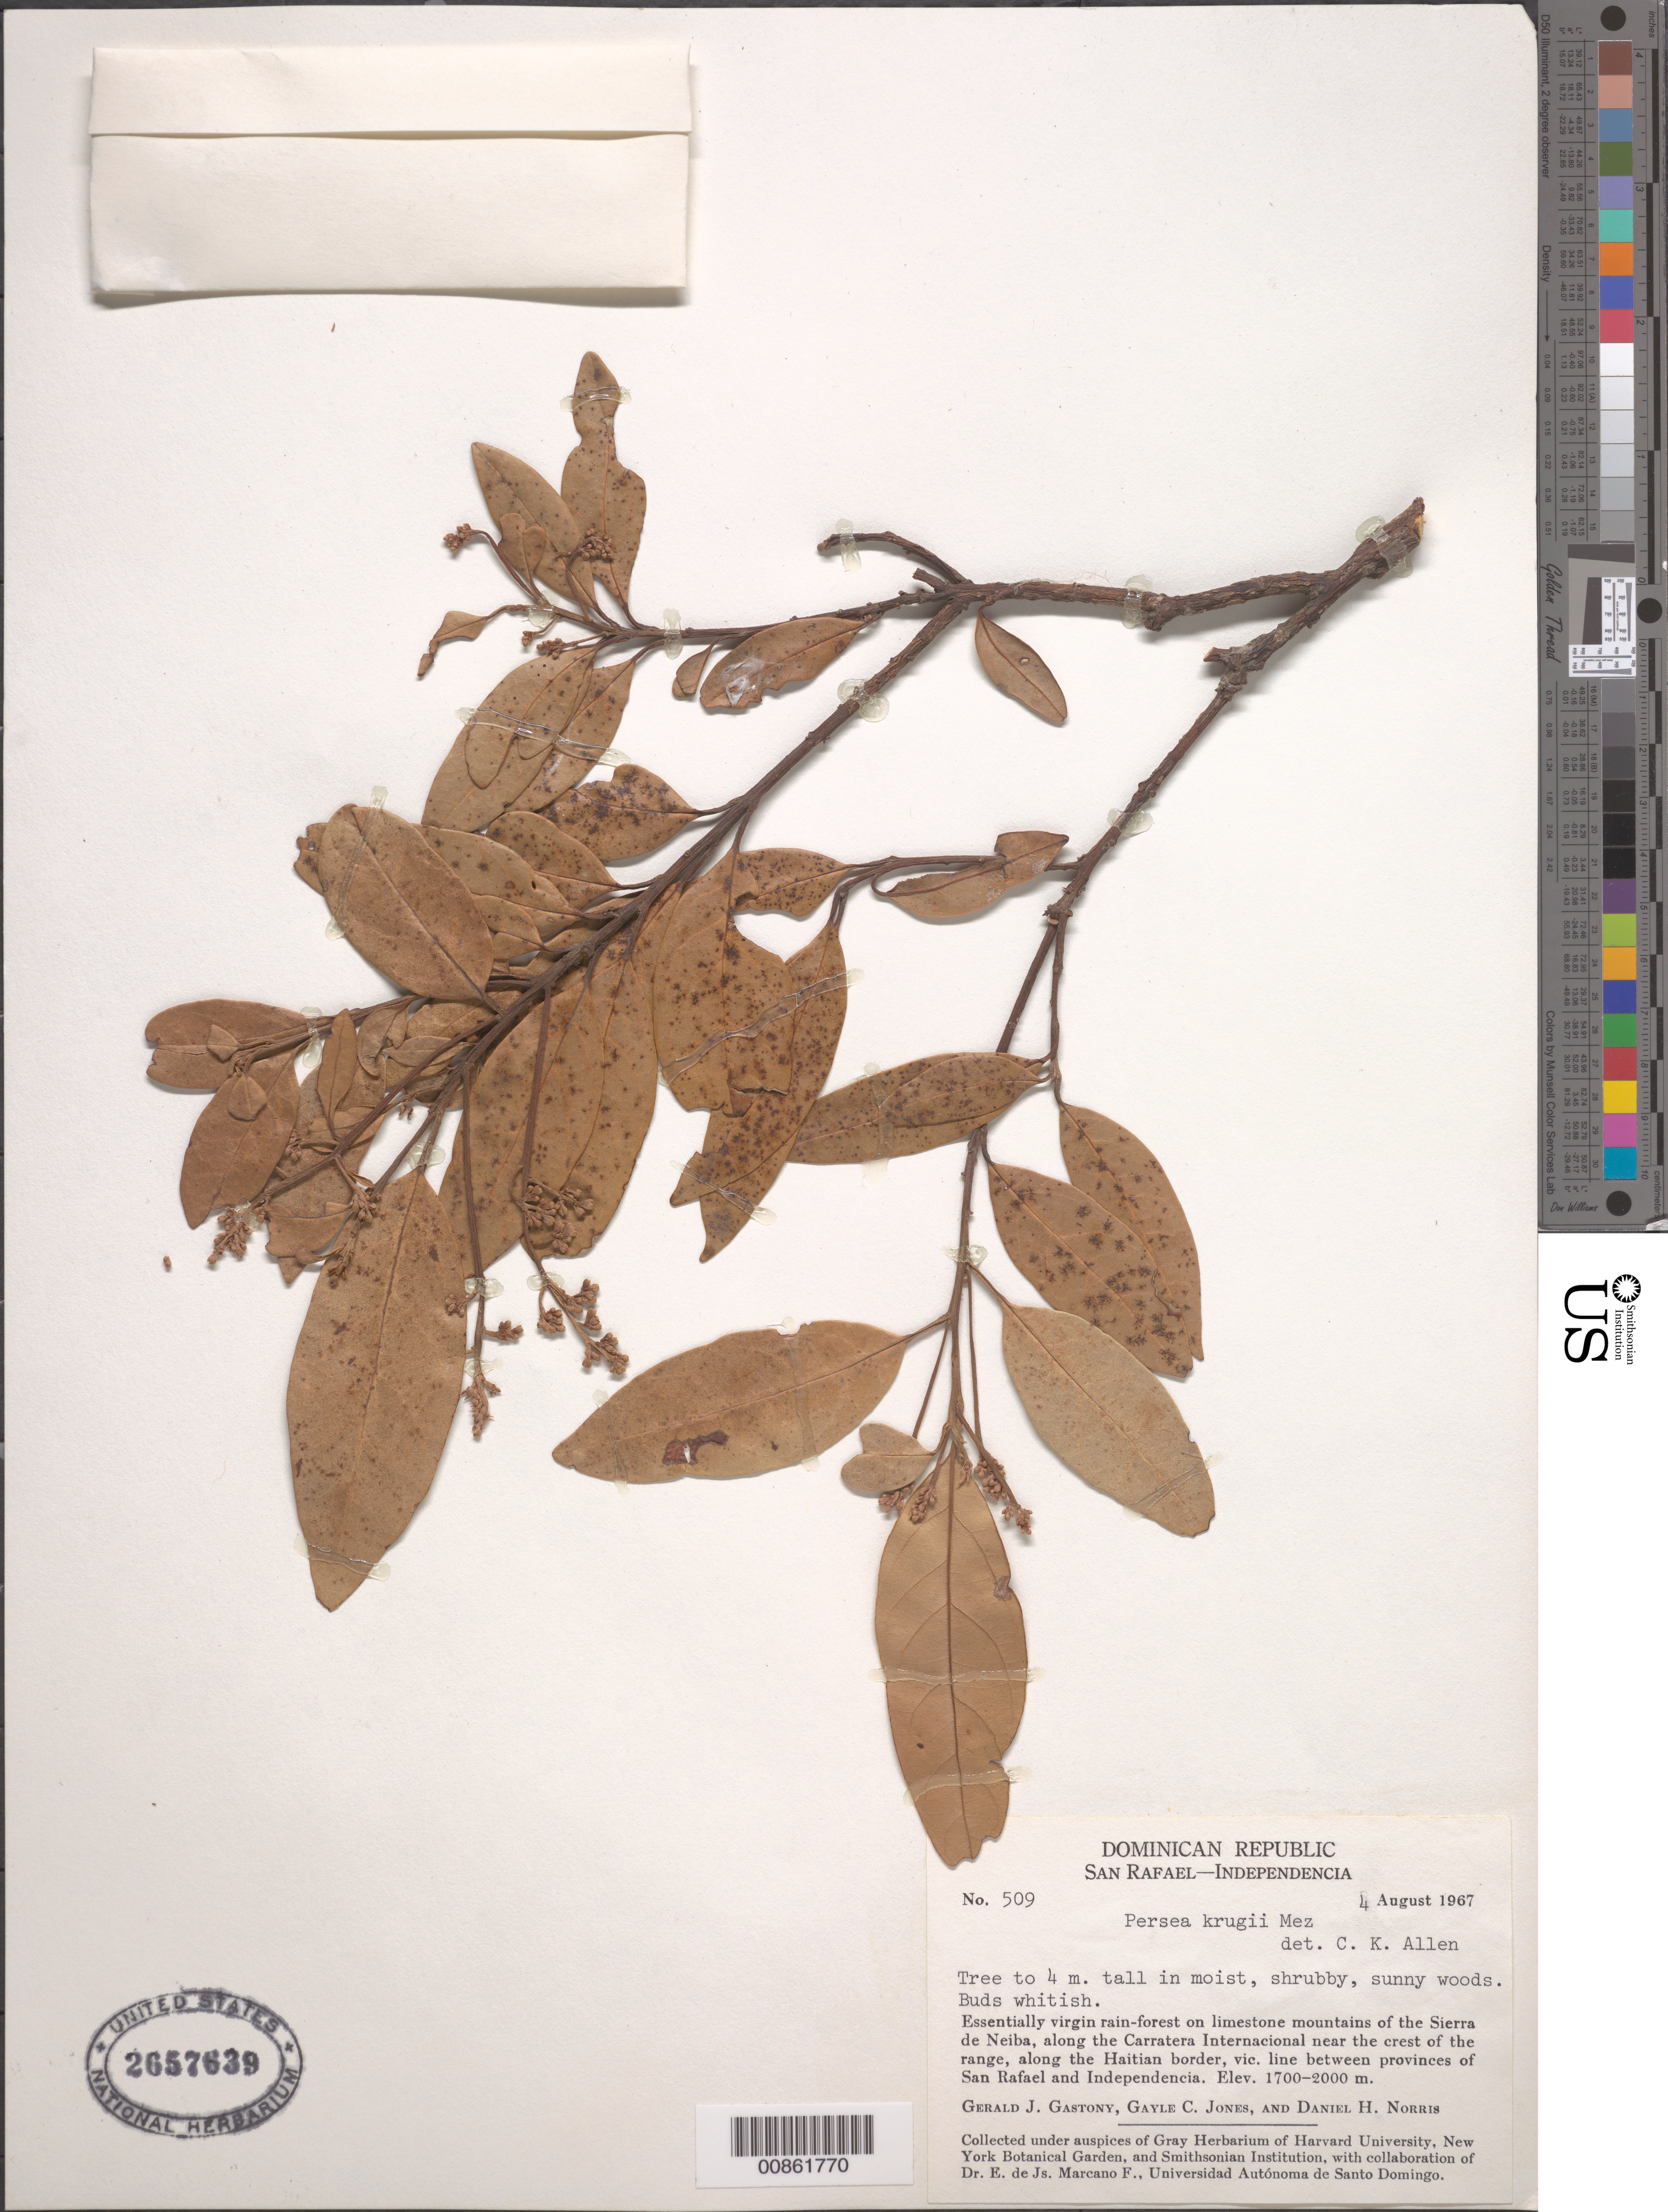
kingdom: Plantae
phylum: Tracheophyta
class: Magnoliopsida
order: Laurales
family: Lauraceae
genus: Persea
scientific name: Persea krugii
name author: Mez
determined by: Allen, C. K.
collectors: G. Gastony, G. C. Jones & D. H. Norris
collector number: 509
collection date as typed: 04 Aug 1967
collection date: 1967-08-04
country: Haiti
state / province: Elias Piña / Independencia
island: Hispaniola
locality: Sierra de Neiba, along Carretera Internacional near the crest of the range, along the Haitian border, vicinity line between provinces of San Rafael (obsolete) and Independencia.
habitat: Essentially virgin rain-forest on limestone mountains.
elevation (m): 1700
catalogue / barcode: US 2657639